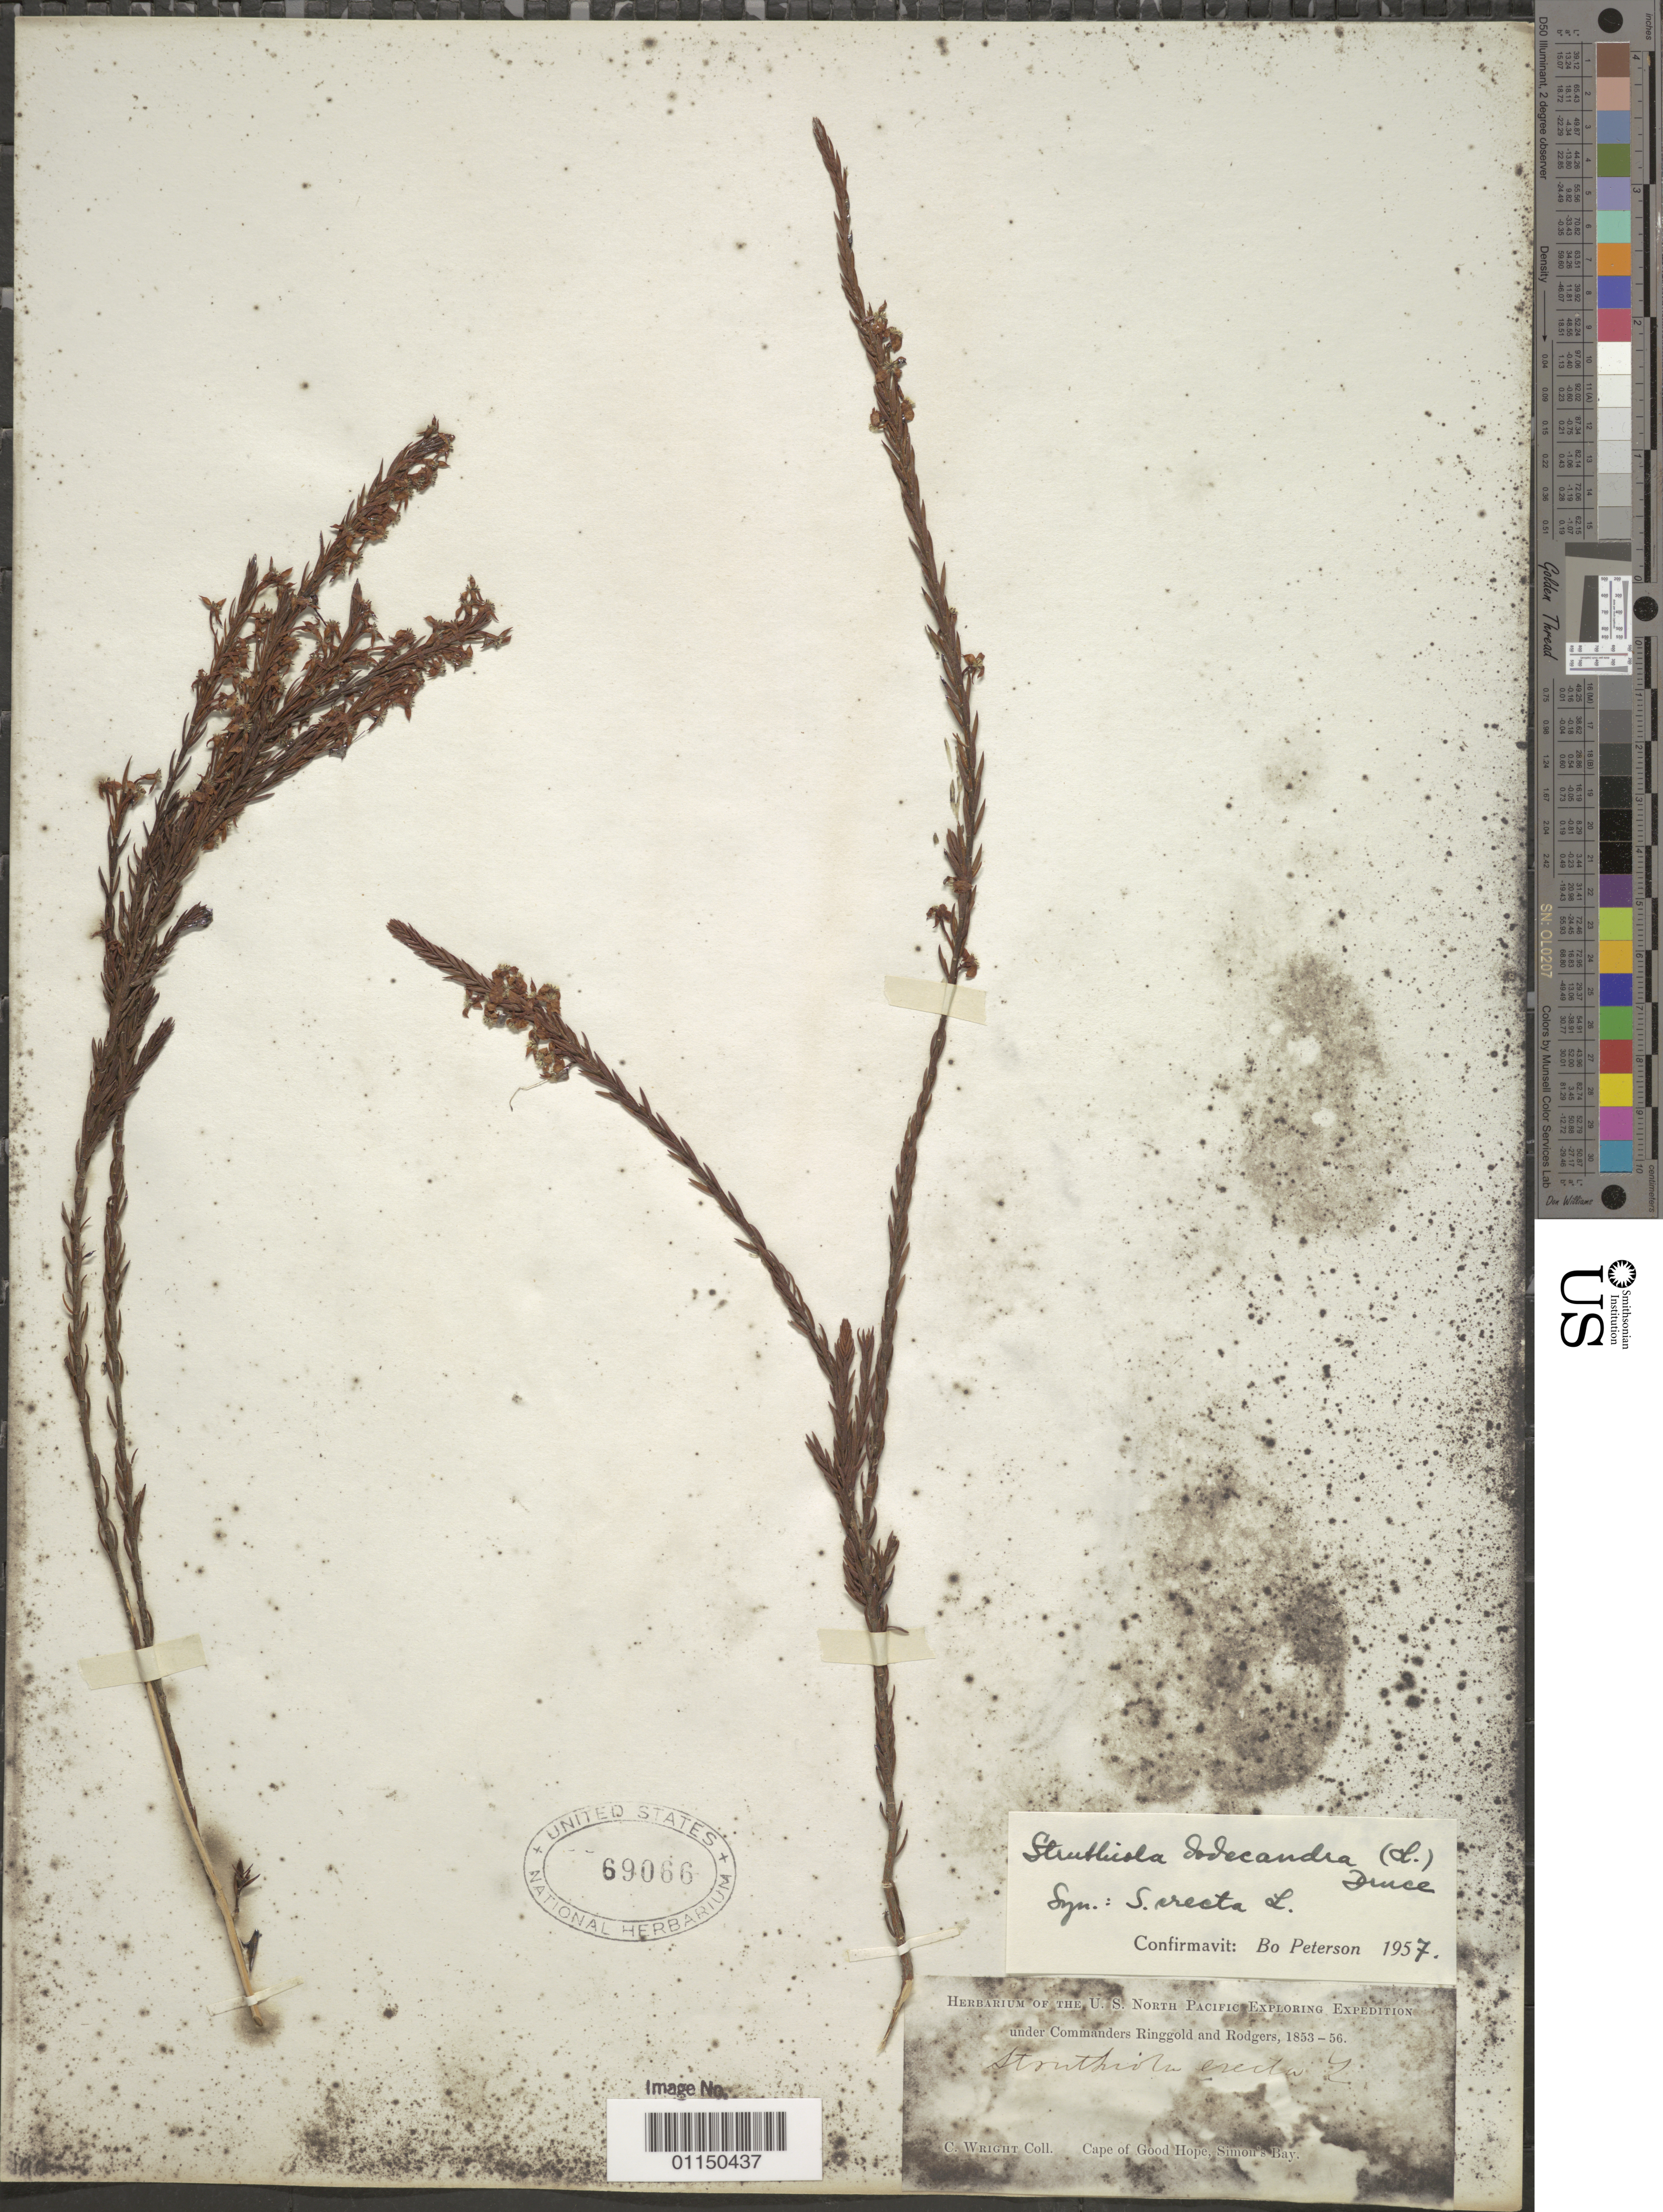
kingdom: Plantae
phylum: Tracheophyta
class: Magnoliopsida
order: Malvales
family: Thymelaeaceae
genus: Struthiola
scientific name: Struthiola dodecandra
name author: (L.) Druce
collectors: C. Wright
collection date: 1853/1856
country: South Africa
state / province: Western Cape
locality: Cape of Good Hope, Simon's Bay.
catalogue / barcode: US 69066